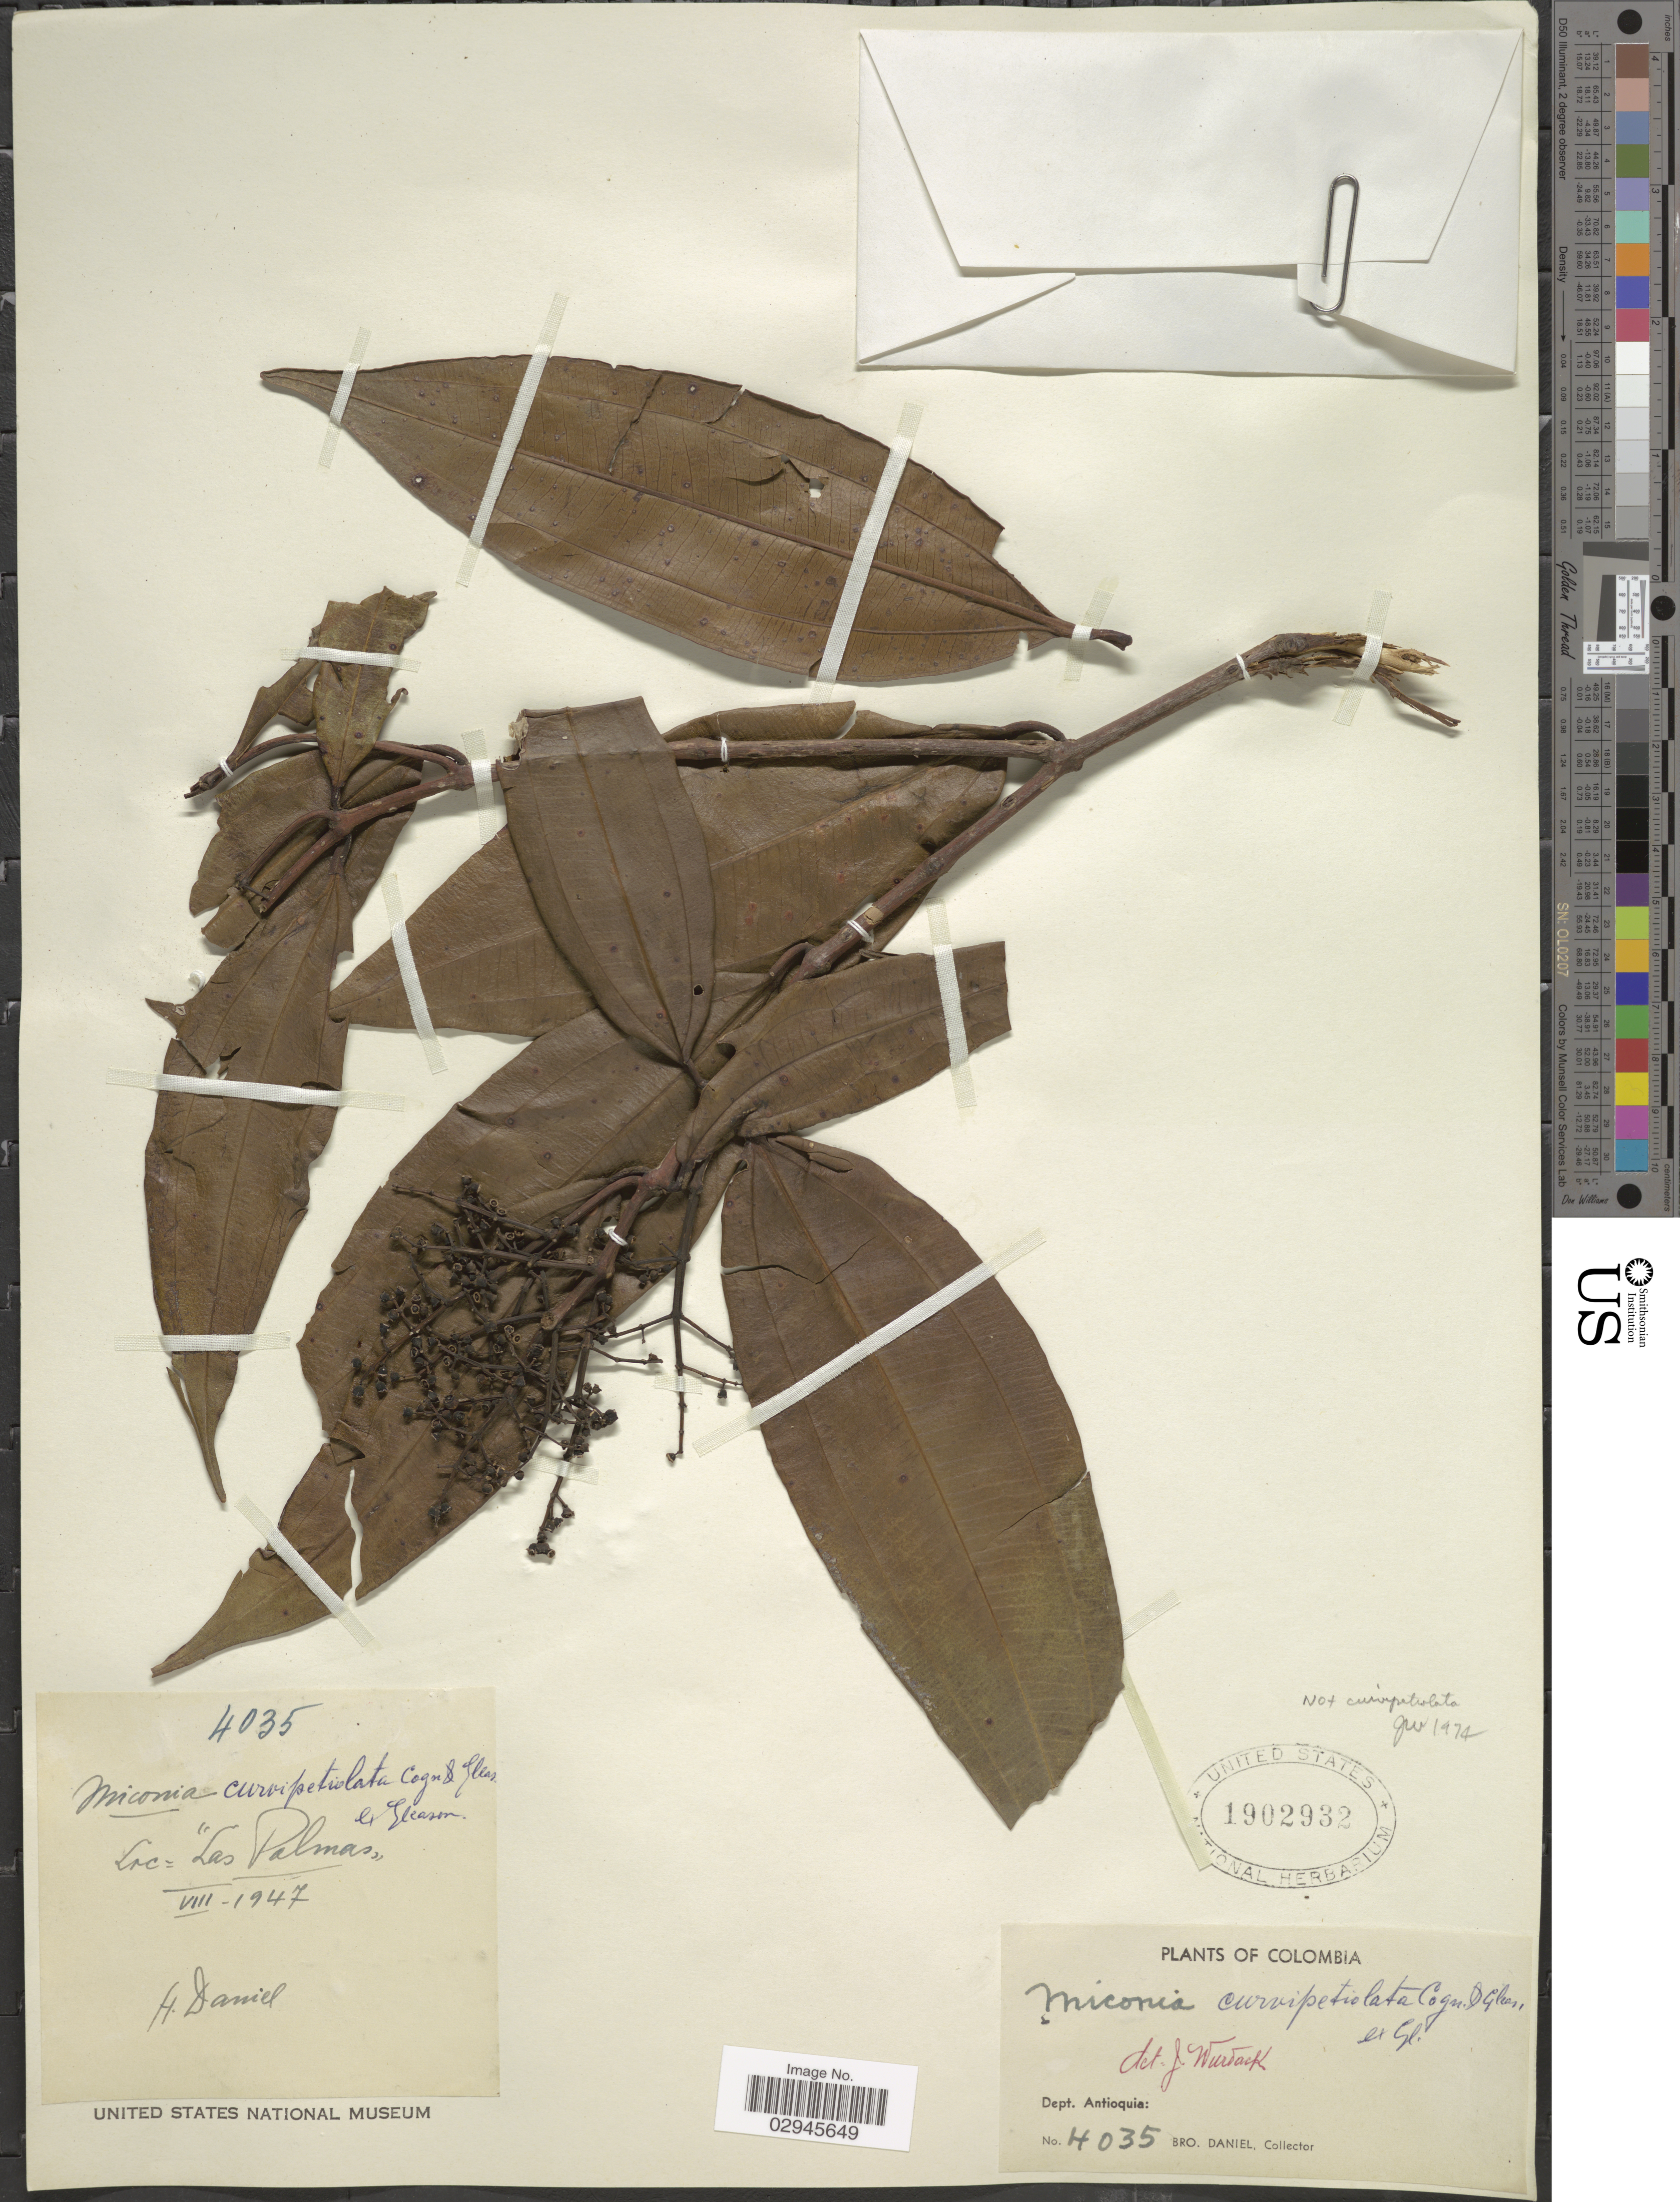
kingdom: Plantae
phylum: Tracheophyta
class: Magnoliopsida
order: Myrtales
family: Melastomataceae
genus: Miconia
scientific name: Miconia sp.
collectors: Bro. Daniel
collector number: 4035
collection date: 1947-08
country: Colombia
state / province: Antioquia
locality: Dept. Antioquia. "Las Palmas".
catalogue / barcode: US 1902932